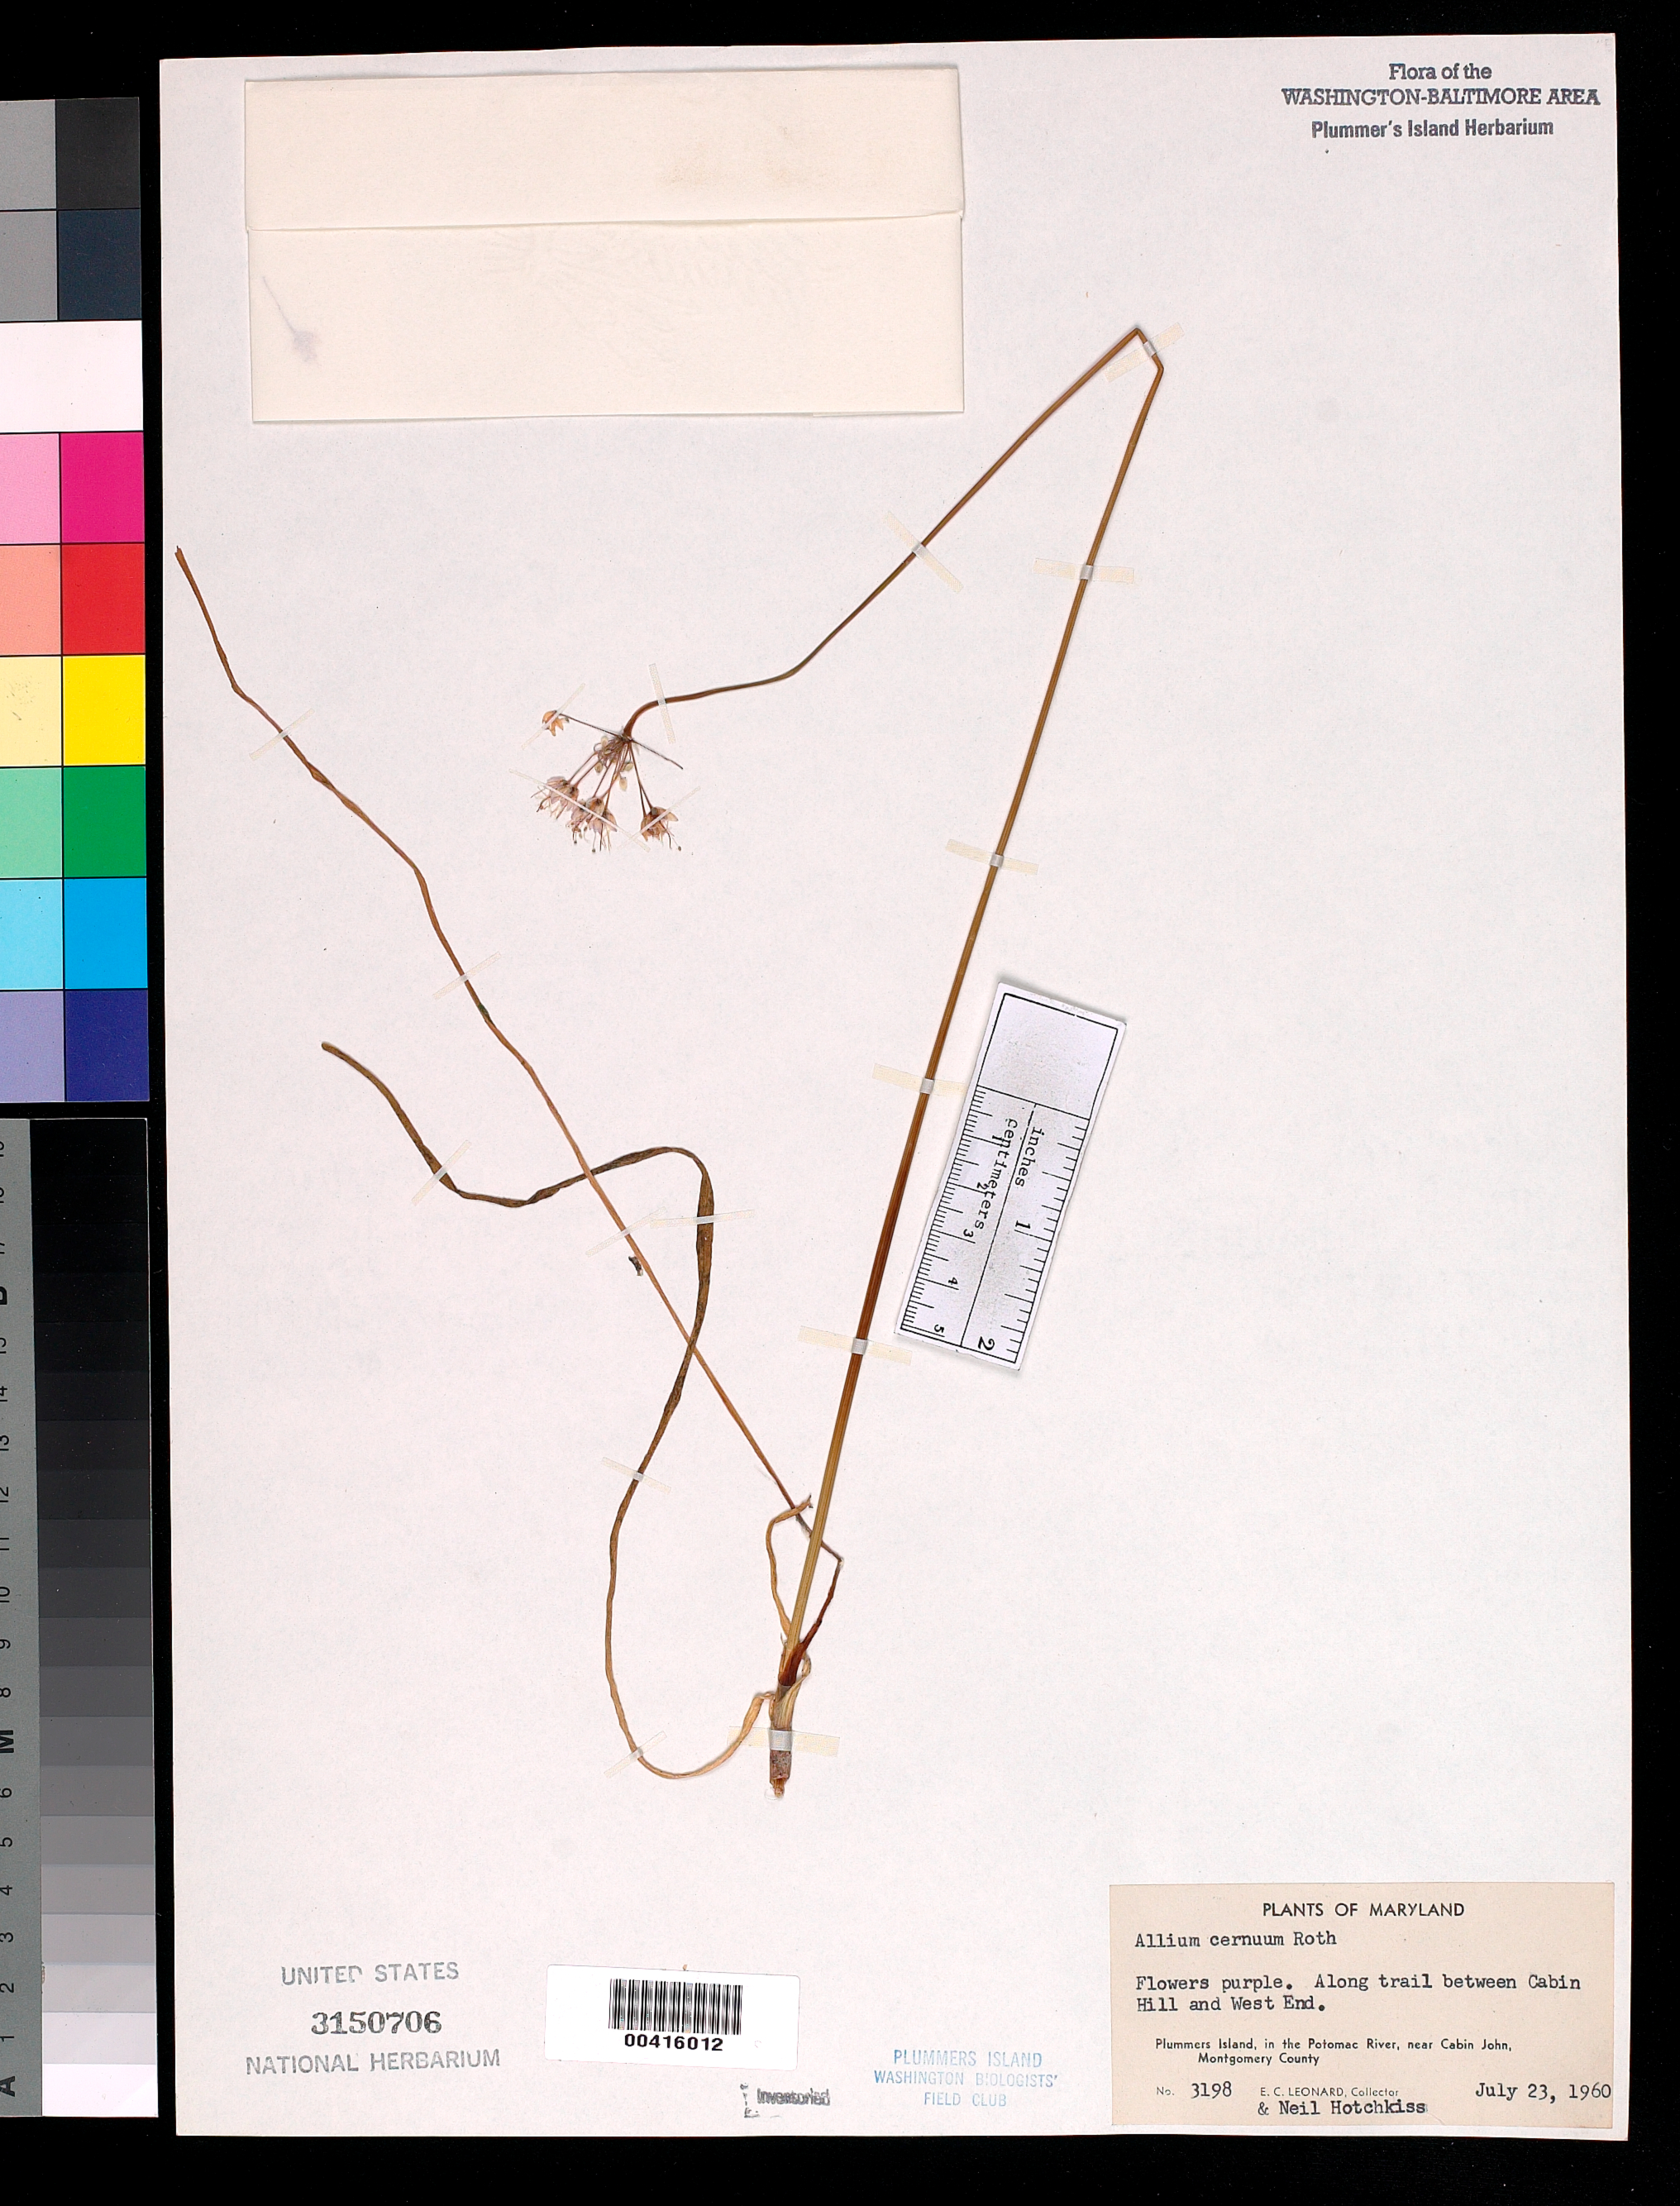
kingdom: Plantae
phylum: Tracheophyta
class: Liliopsida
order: Asparagales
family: Amaryllidaceae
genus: Allium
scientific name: Allium cernuum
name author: Roth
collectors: E. C. Leonard & N. Hotchkiss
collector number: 3198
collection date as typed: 23 Jul 1960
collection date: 1960-07-23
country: United States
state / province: Maryland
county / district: Montgomery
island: Plummers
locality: Plummer's Island; along trail between Cabin Hill and west end C. & O. Canal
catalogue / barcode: US 3150706